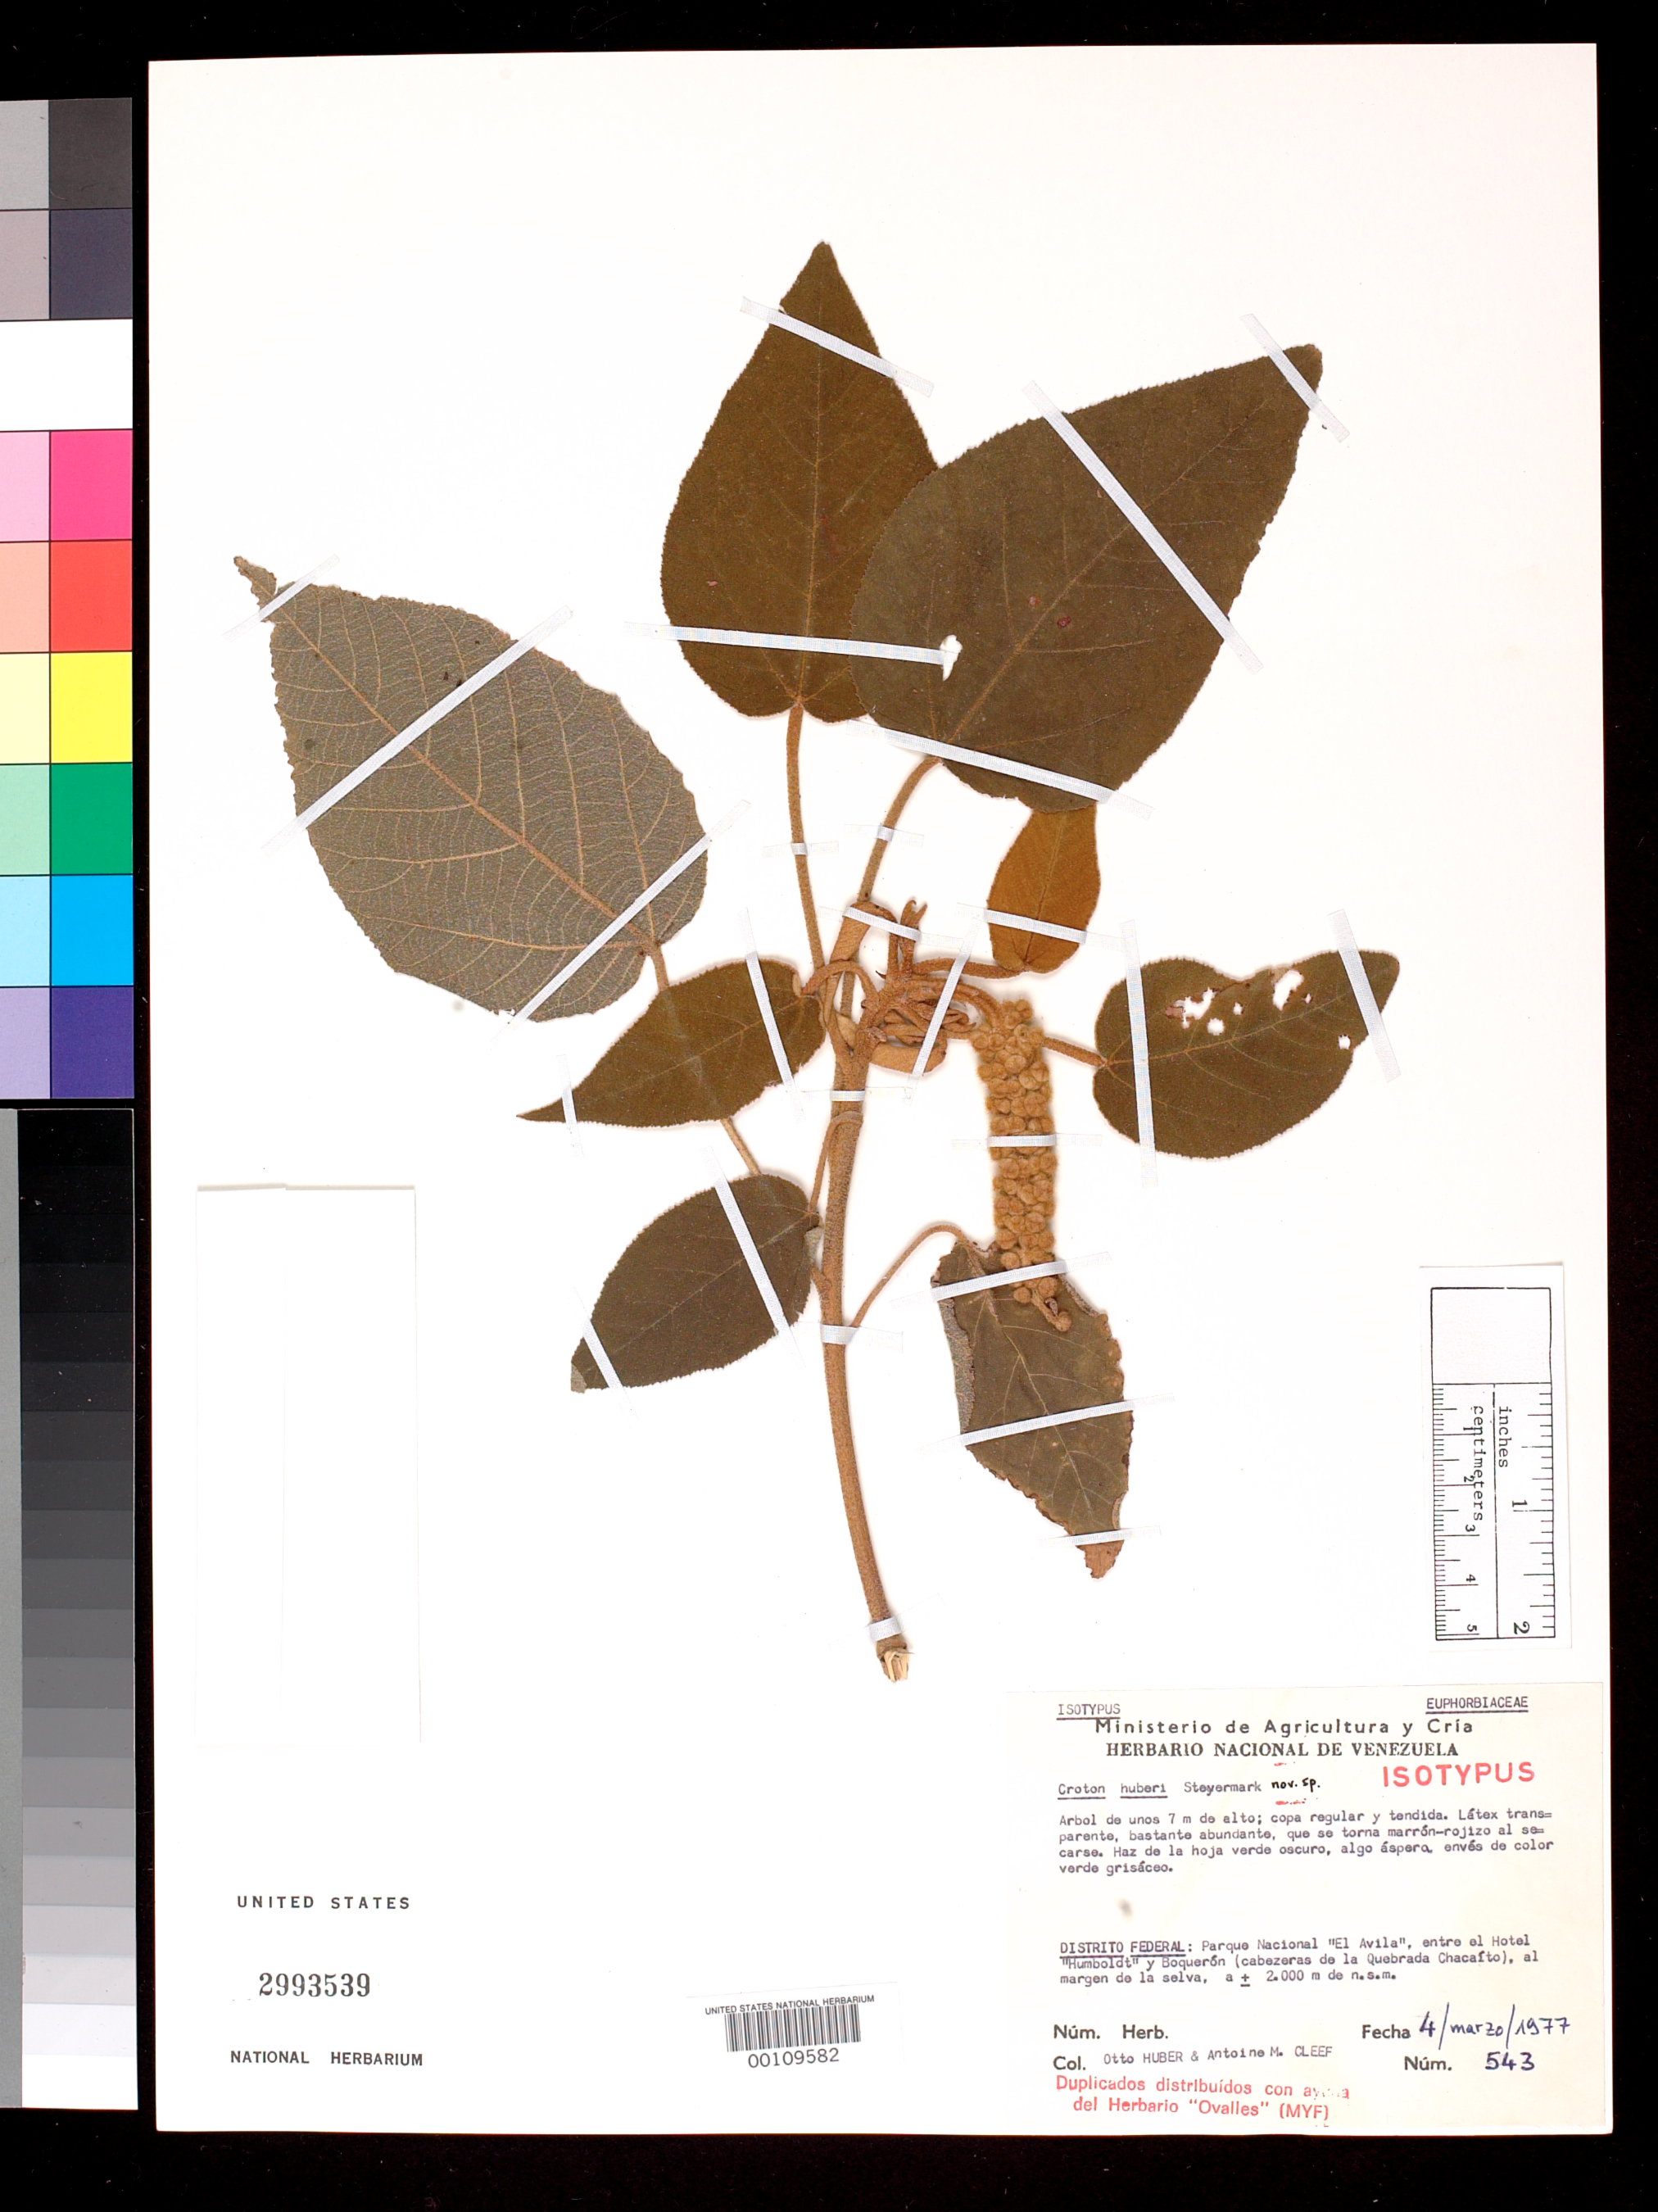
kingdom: Plantae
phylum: Tracheophyta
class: Magnoliopsida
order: Malpighiales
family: Euphorbiaceae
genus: Croton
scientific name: Croton huberi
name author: Steyerm.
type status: Isotype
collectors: O. Huber & A. M. Cleef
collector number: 543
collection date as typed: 04 Mar 1977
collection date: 1977-03-04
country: Venezuela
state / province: Miranda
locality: Parque Nacional "El Avila", entre el Hotel "Humbolt".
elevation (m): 2000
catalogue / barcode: US 2993539